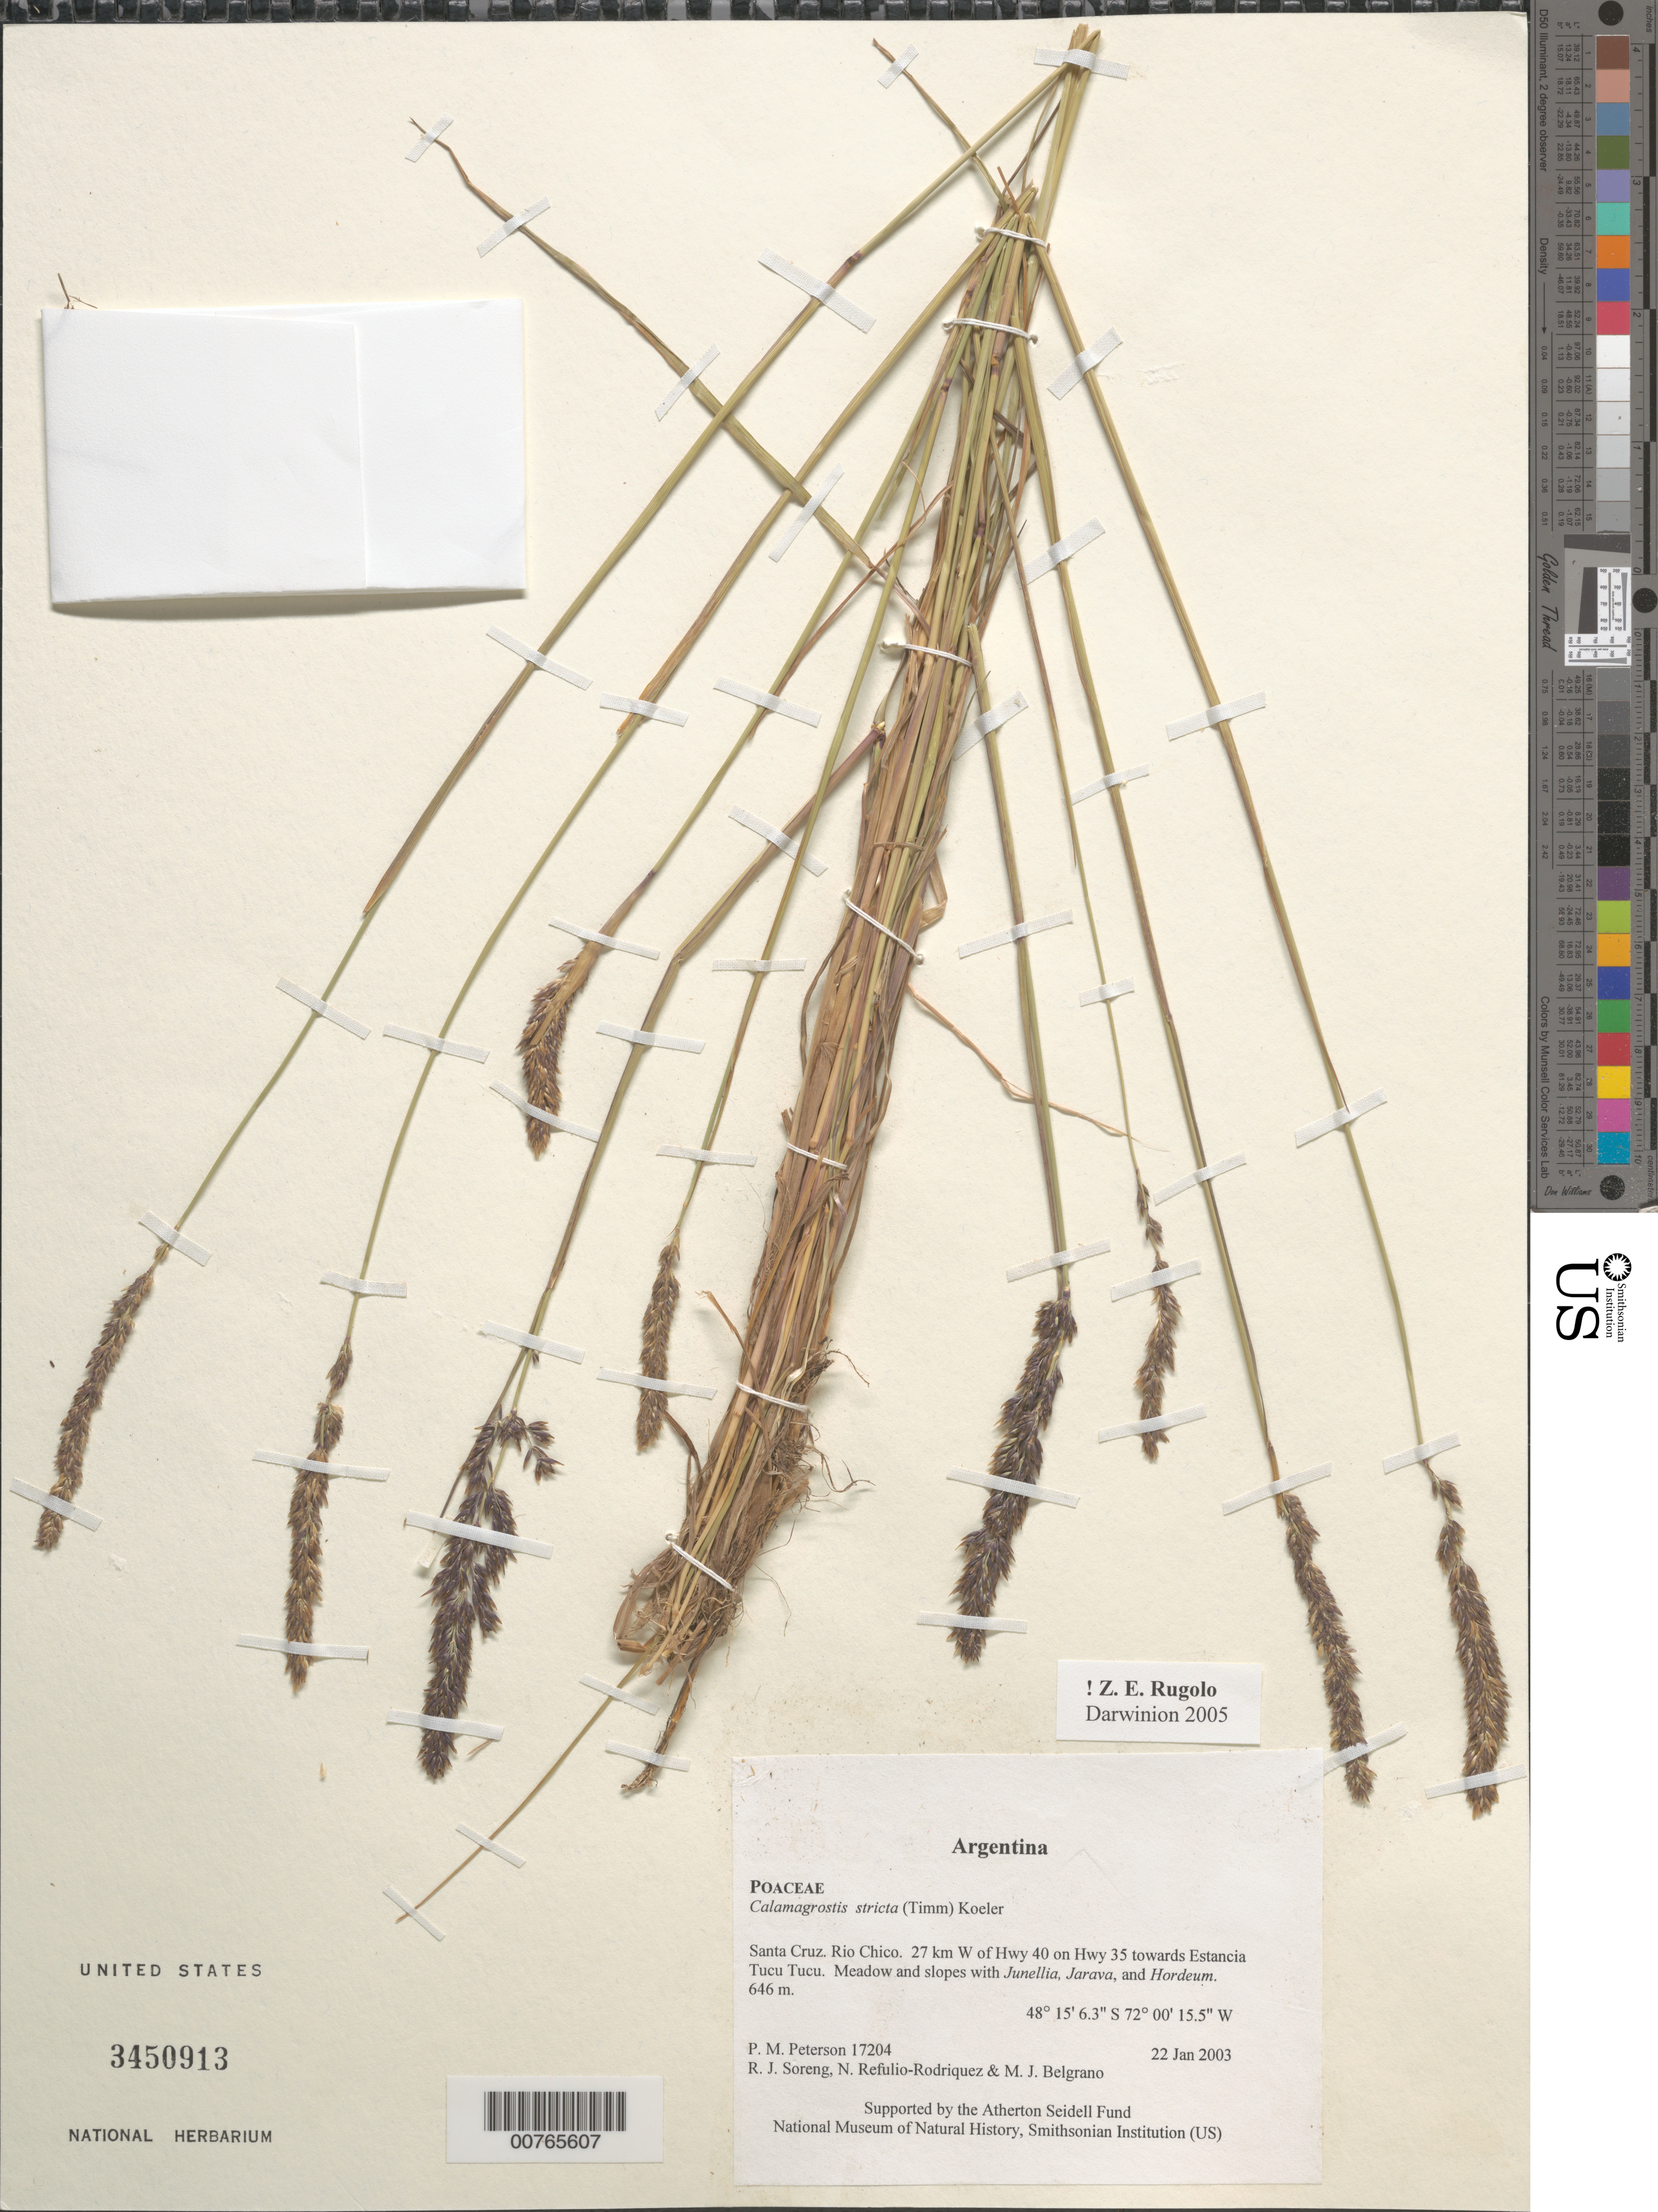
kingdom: Plantae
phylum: Tracheophyta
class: Liliopsida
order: Poales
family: Poaceae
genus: Calamagrostis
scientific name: Calamagrostis neglecta subsp. neglecta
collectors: P. M. Peterson, R. J. Soreng, N. Refulio-Rodríguez & M. Belgrano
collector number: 17204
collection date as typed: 22 Jan 2003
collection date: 2003-01-22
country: Argentina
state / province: Santa Cruz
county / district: Rio Chico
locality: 27 km W of Hwy 40 on Hwy 35 towards Estancia Tucu Tucu. Meadow and slopes with Junellia, Jarava, and Hordeum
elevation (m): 646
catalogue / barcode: US 3450913